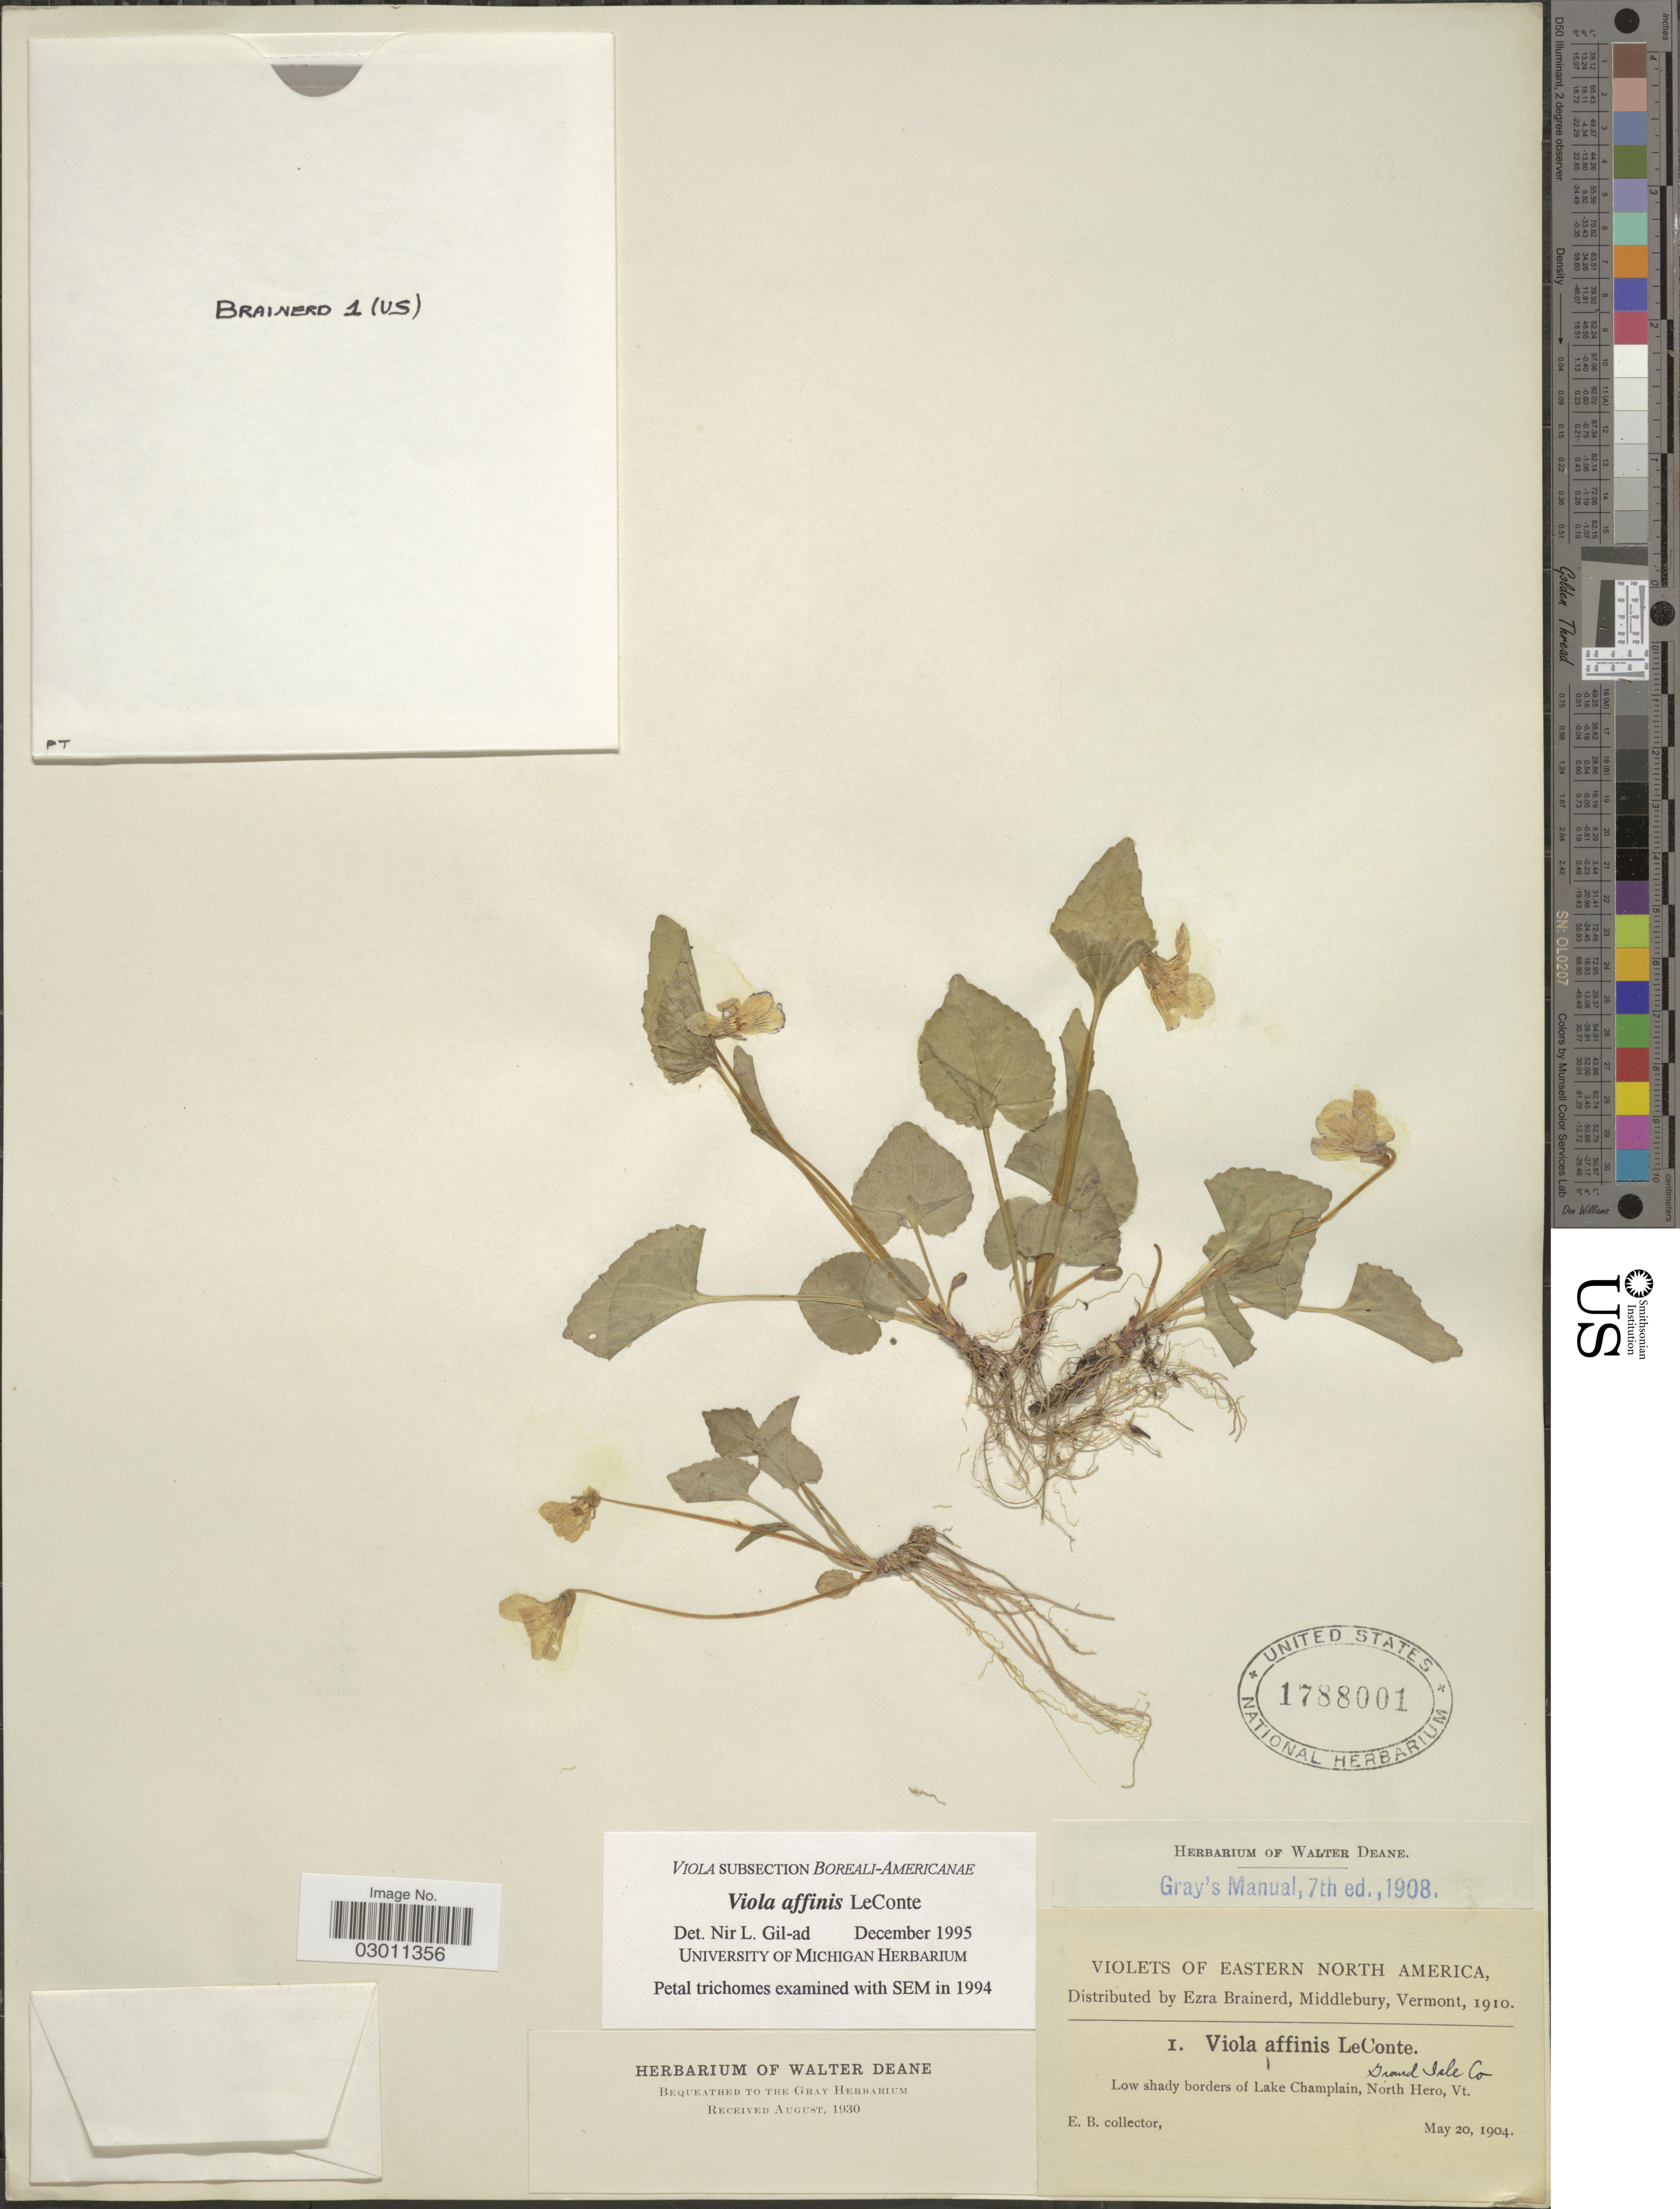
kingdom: Plantae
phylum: Tracheophyta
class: Magnoliopsida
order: Malpighiales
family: Violaceae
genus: Viola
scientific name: Viola affinis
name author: LeConte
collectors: E. Brainerd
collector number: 1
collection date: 1904-05-20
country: United States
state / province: Vermont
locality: Low shady borders of Lake Champlain, North Hero, Eastern North America.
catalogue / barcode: US 1788001